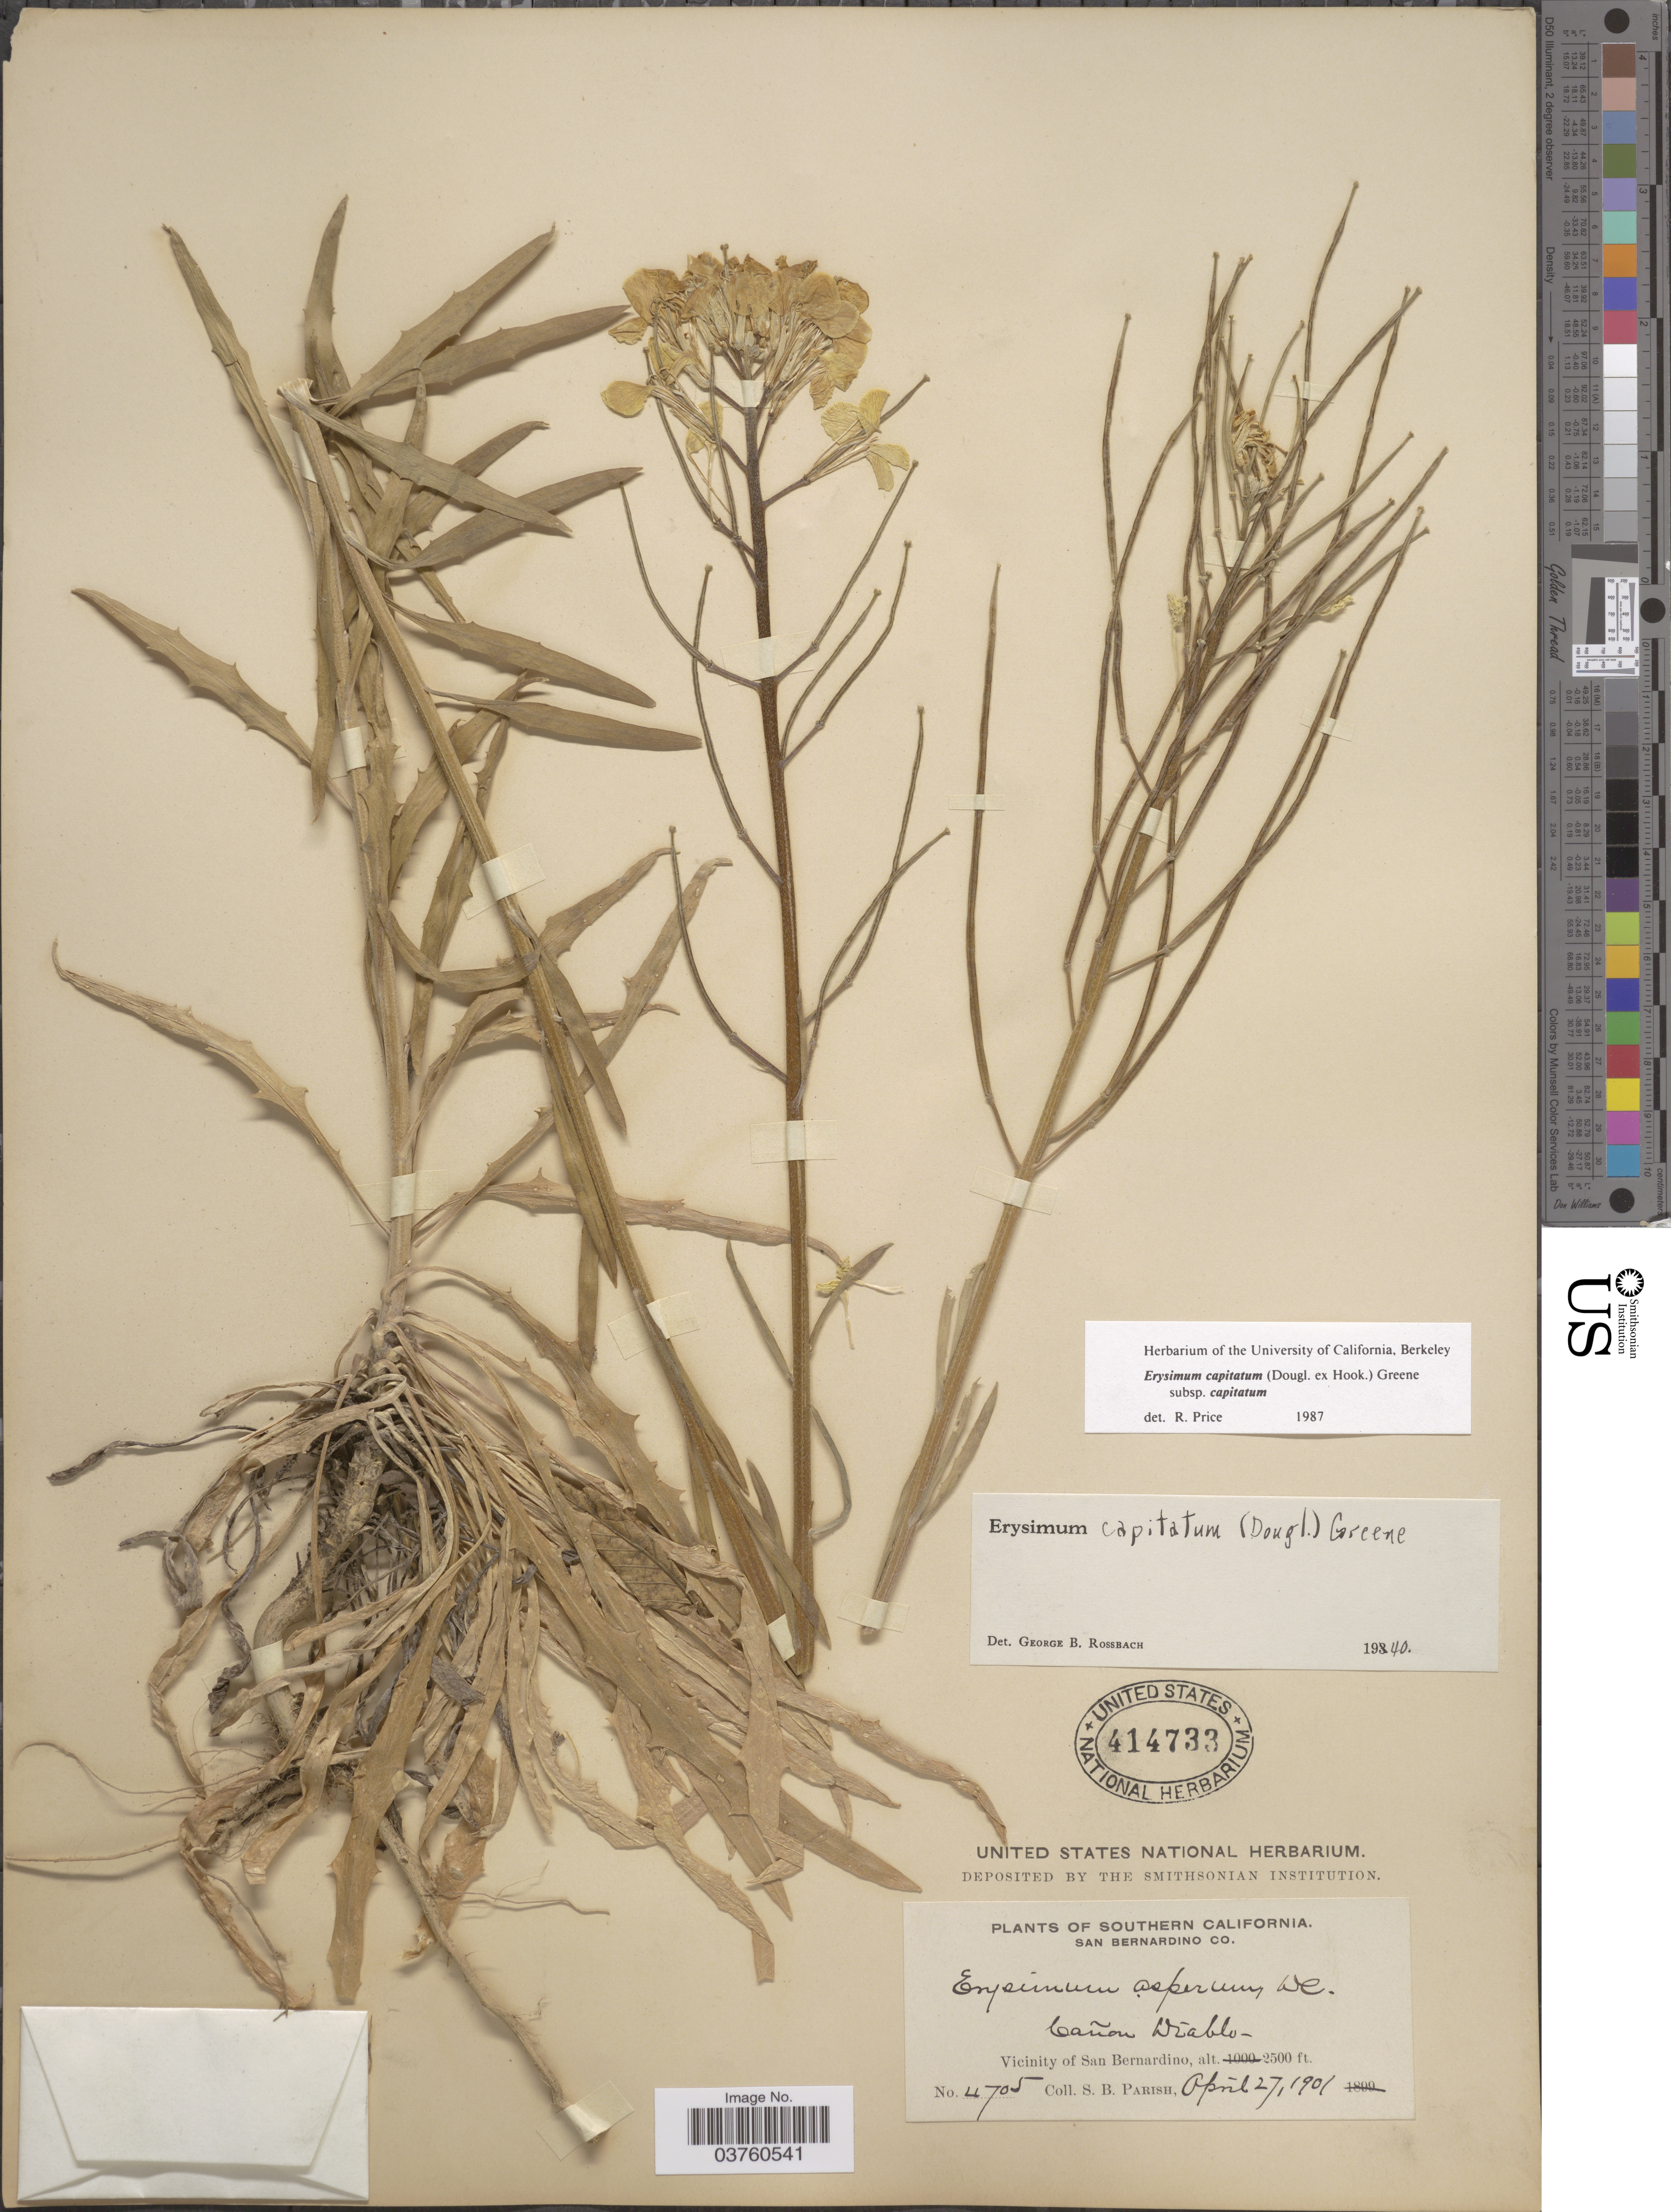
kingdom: Plantae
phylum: Tracheophyta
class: Magnoliopsida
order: Brassicales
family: Brassicaceae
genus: Erysimum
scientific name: Erysimum capitatum subsp. capitatum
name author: (Douglas ex Hook.) Greene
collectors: S. B. Parish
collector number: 4705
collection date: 1901-04-27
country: United States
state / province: California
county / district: San Bernardino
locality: Southern California. San Bernardino Co. Cañon Diablo. Vicinity of San Bernardino.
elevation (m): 762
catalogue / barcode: US 414733